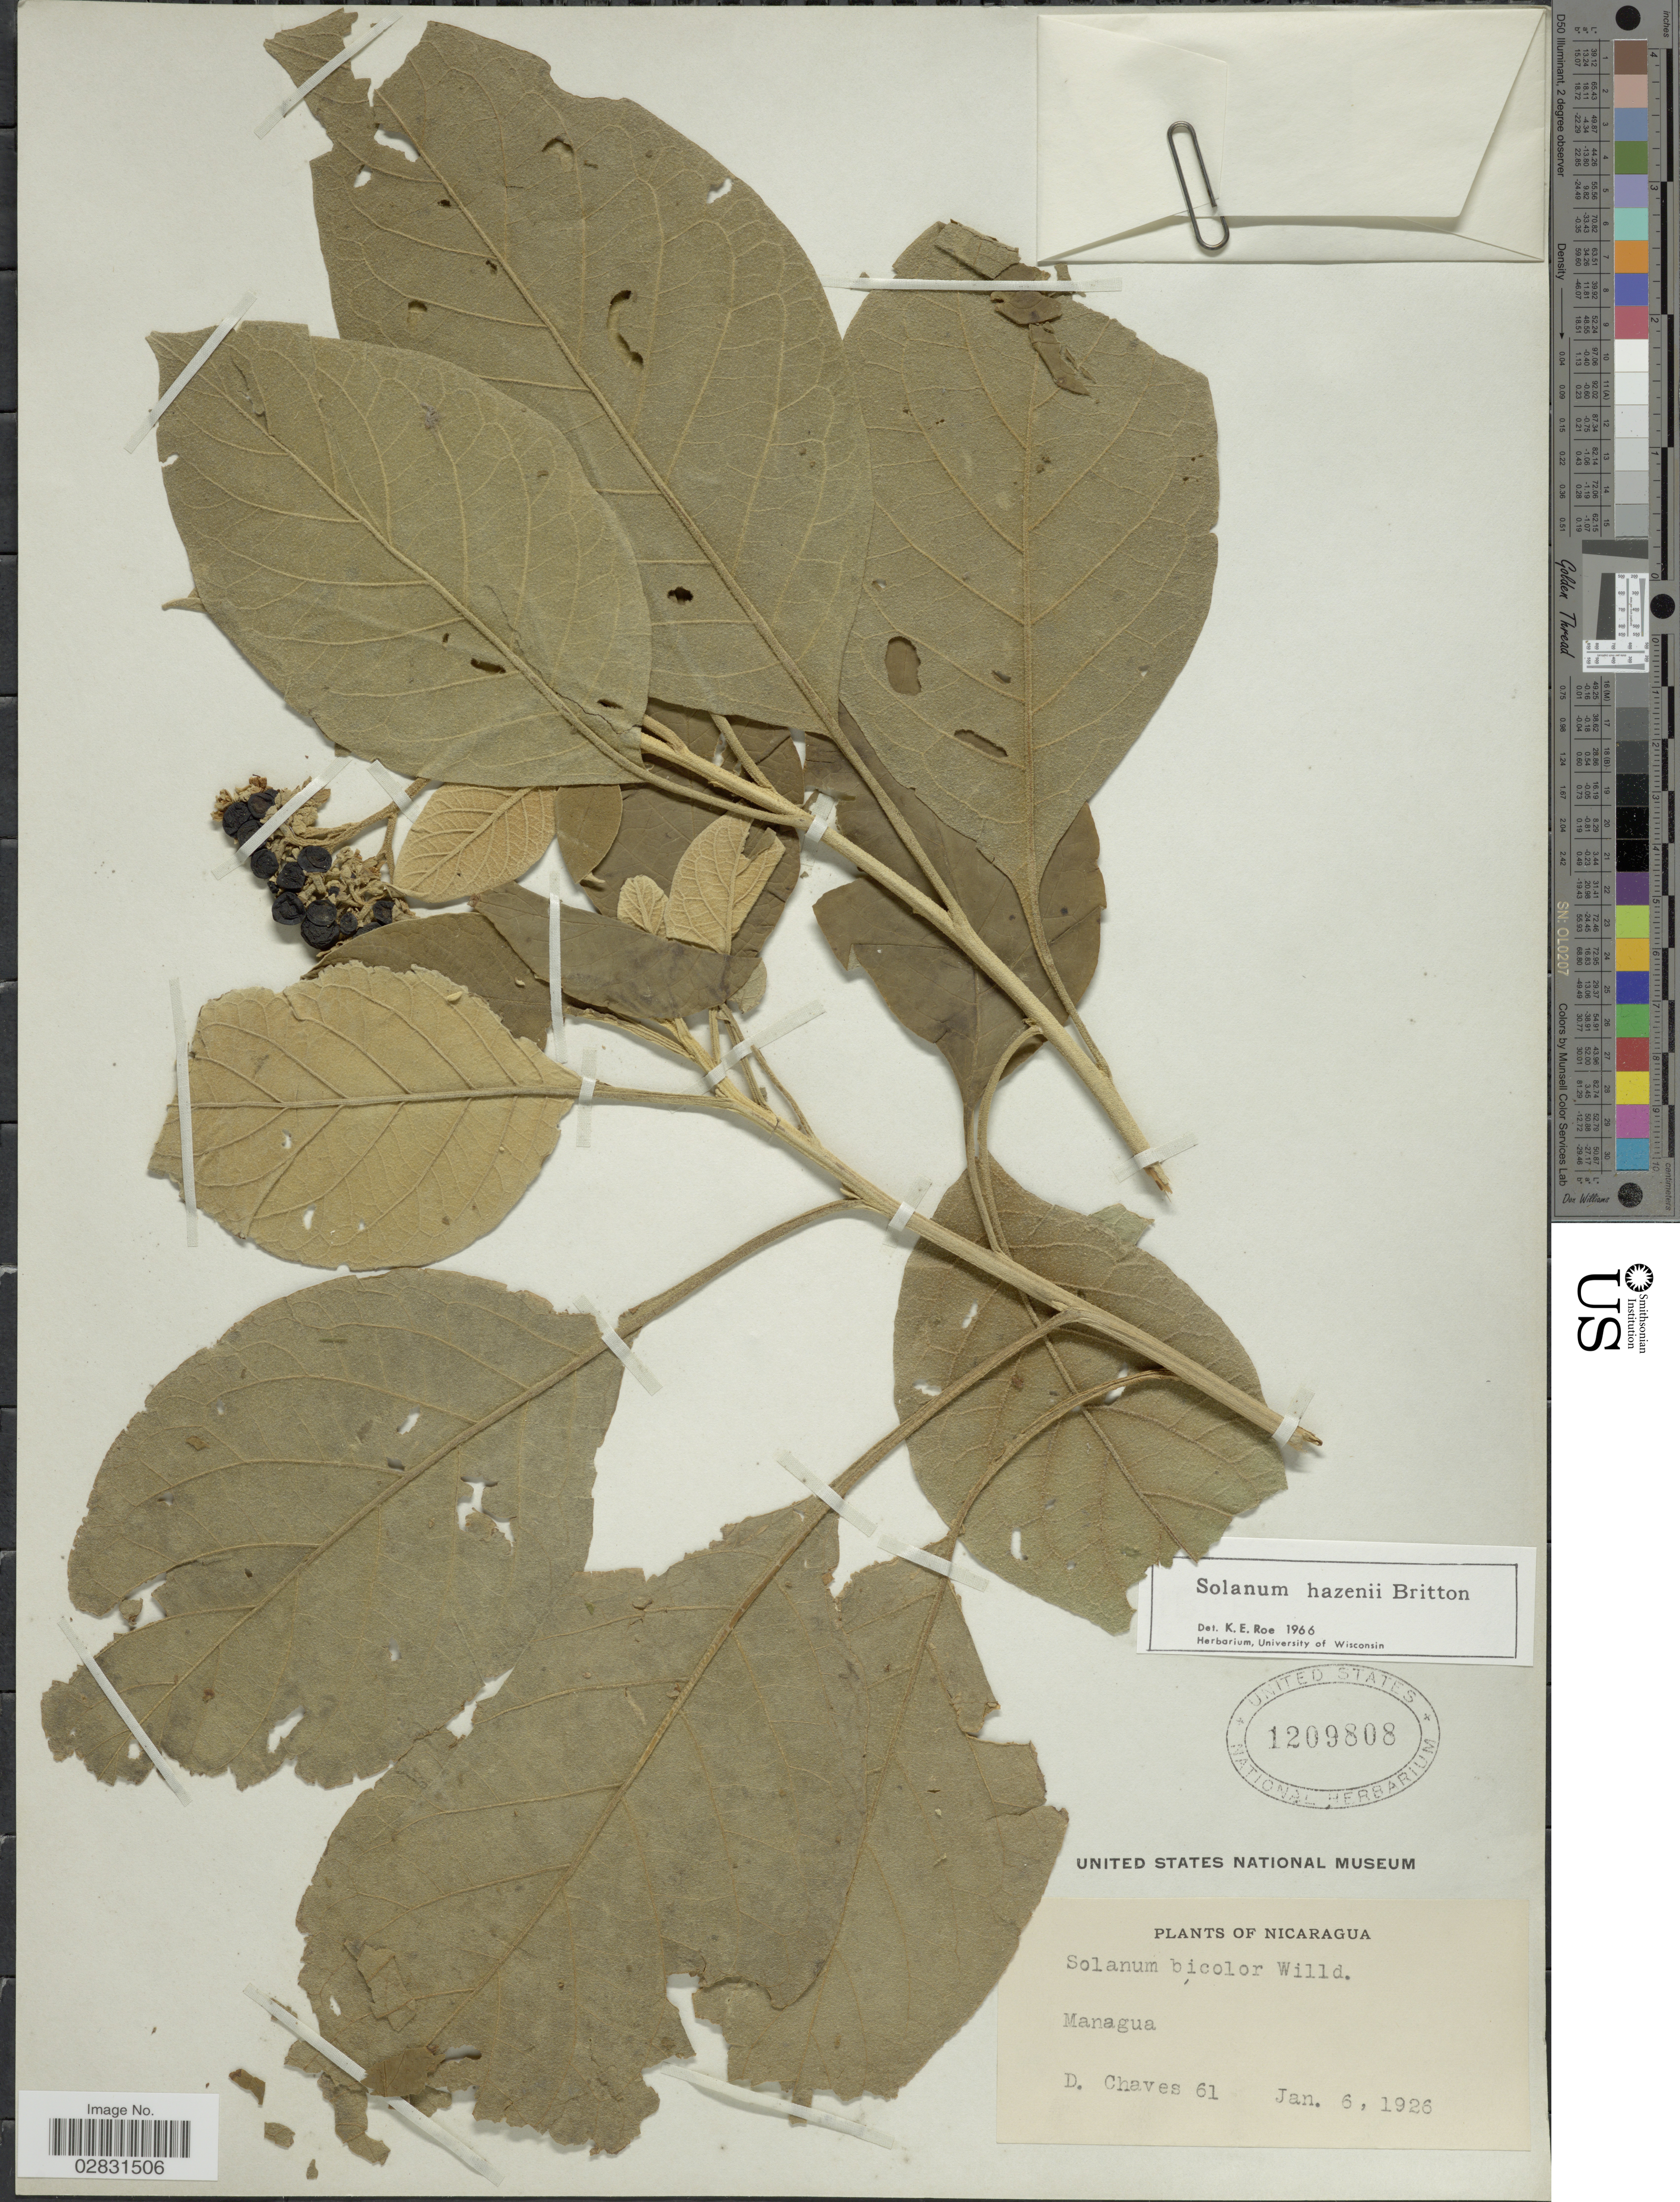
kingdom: Plantae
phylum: Tracheophyta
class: Magnoliopsida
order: Solanales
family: Solanaceae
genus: Solanum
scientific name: Solanum hazenii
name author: Britton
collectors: D. Chaves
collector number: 61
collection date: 1926-01-06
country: Nicaragua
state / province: Managua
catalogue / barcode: US 1209808